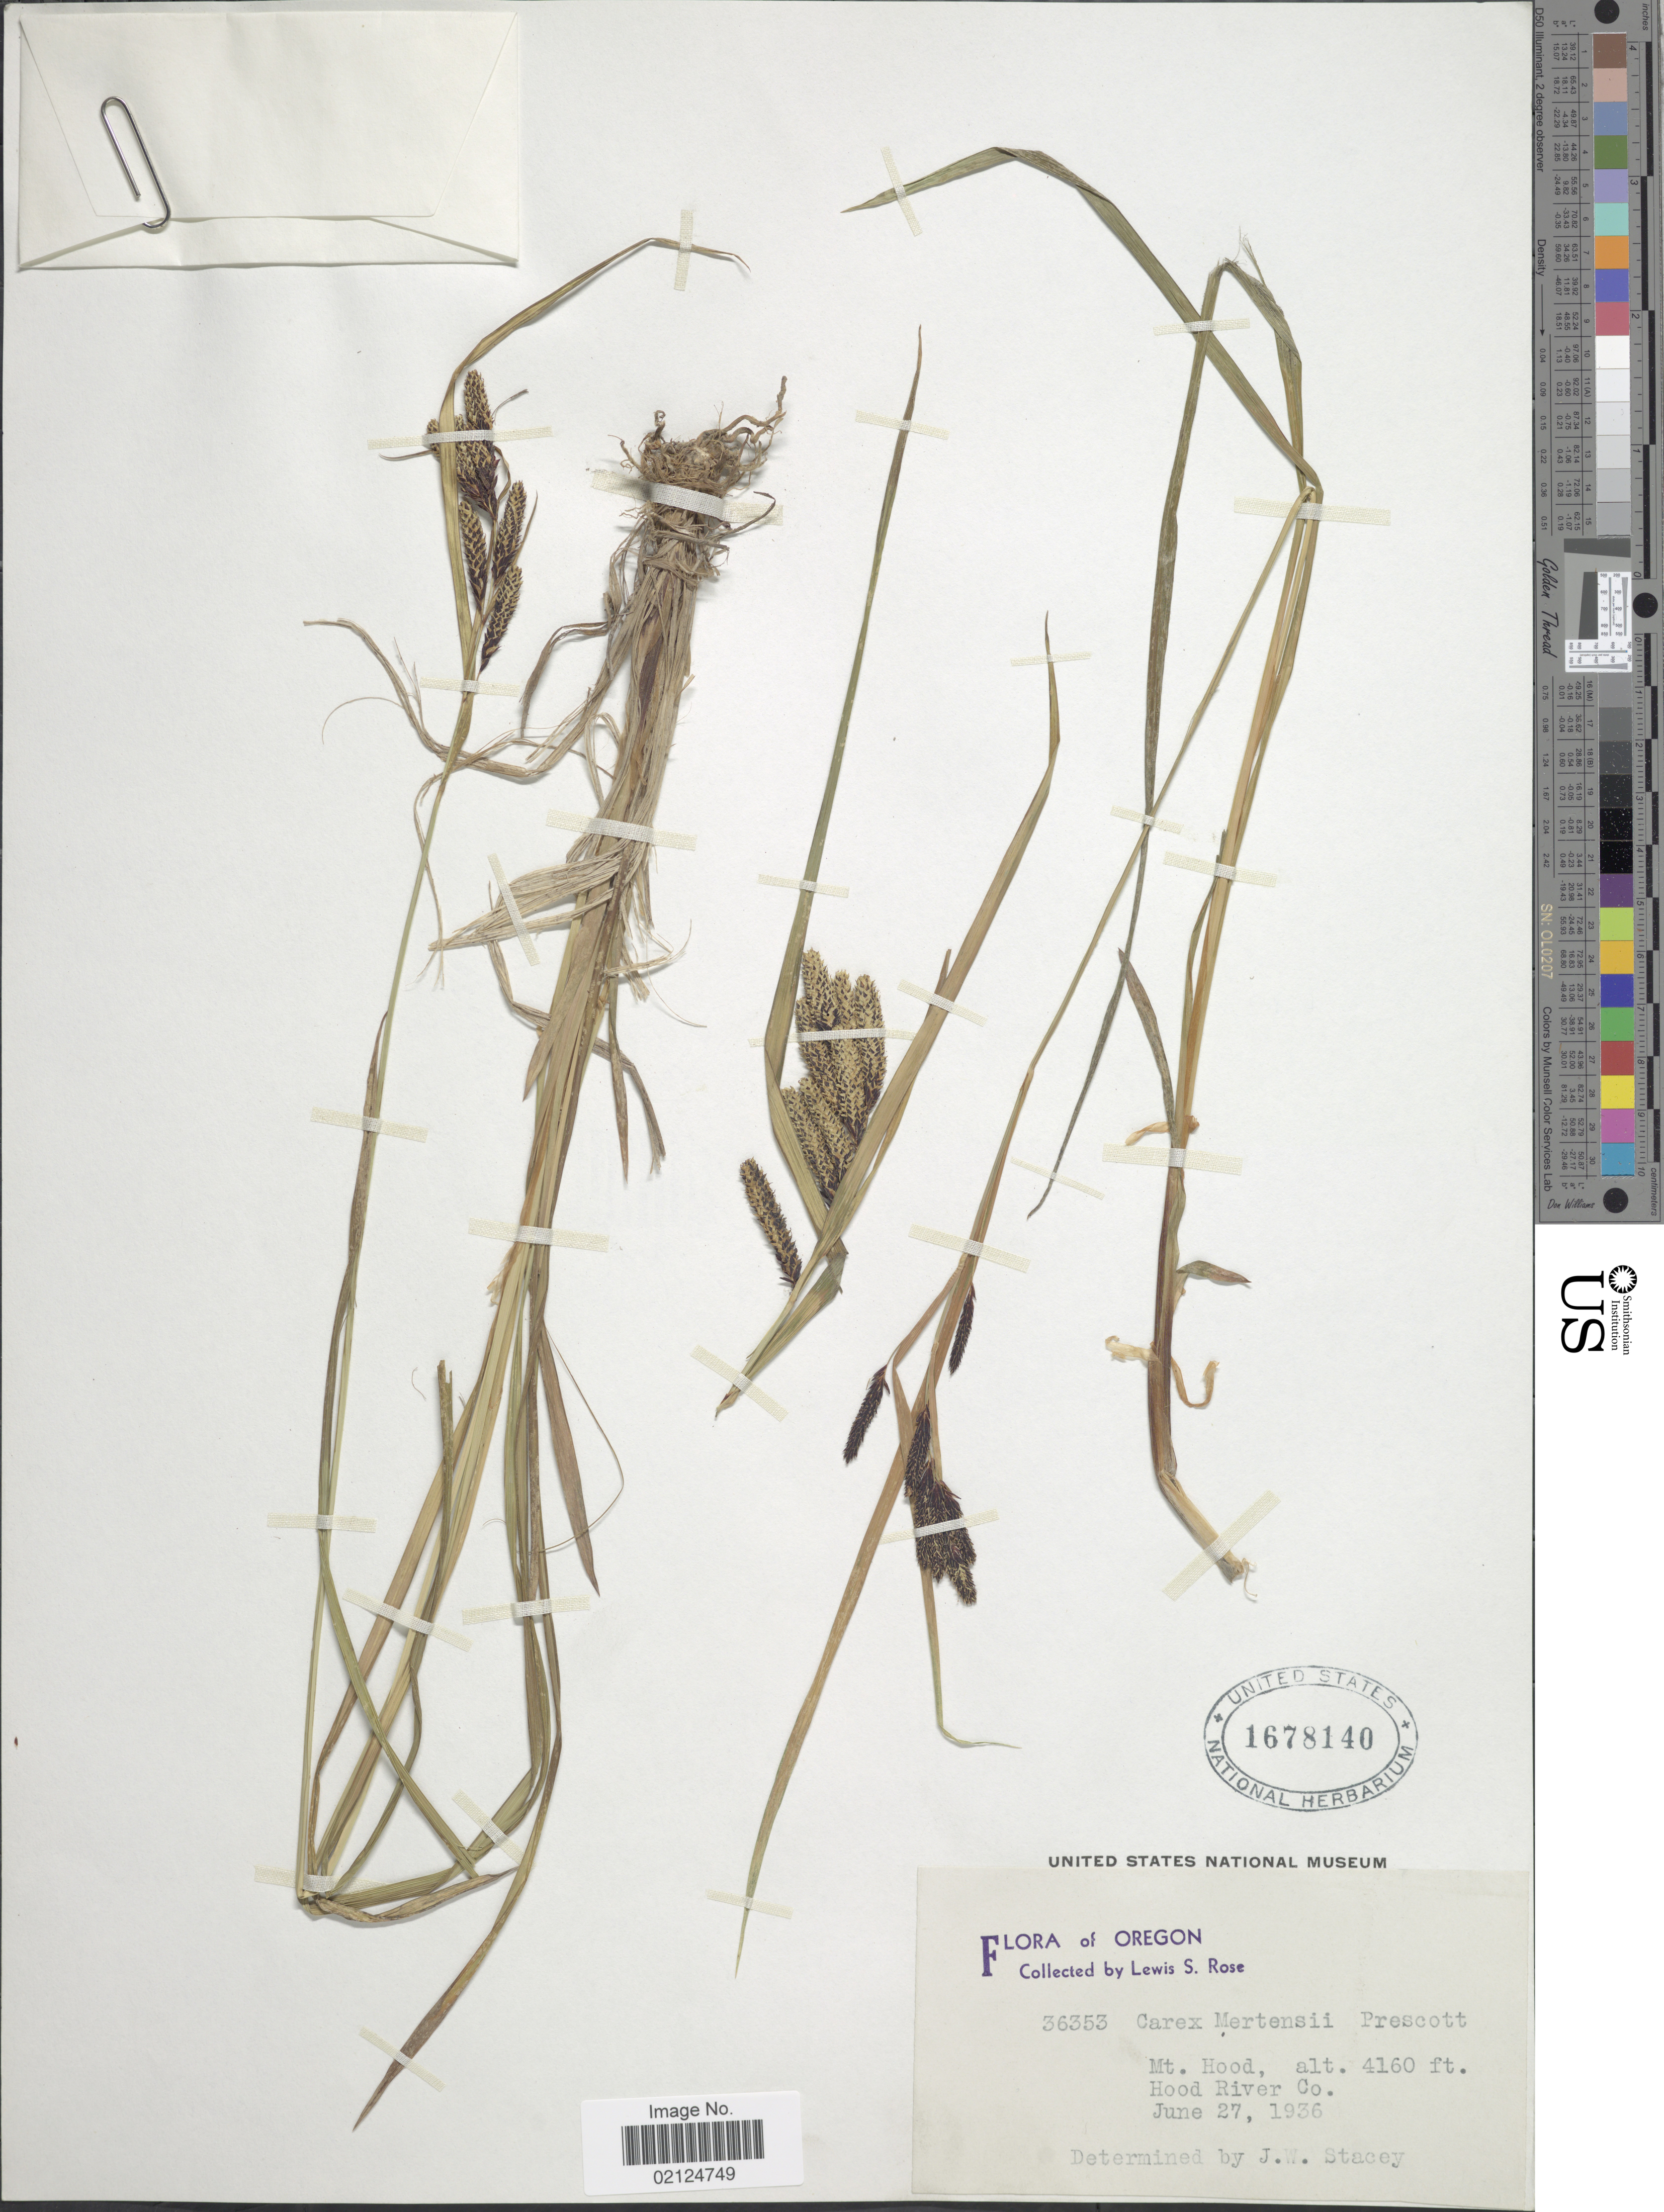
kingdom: Plantae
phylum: Tracheophyta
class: Liliopsida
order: Poales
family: Cyperaceae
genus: Carex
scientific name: Carex mertensii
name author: J.D. Prescott ex Bong.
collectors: L. S. Rose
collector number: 36353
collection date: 1936-06-27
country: United States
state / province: Oregon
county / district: Hood River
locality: Mt. Hood, Hood River Co.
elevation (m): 1268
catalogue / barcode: US 1678140